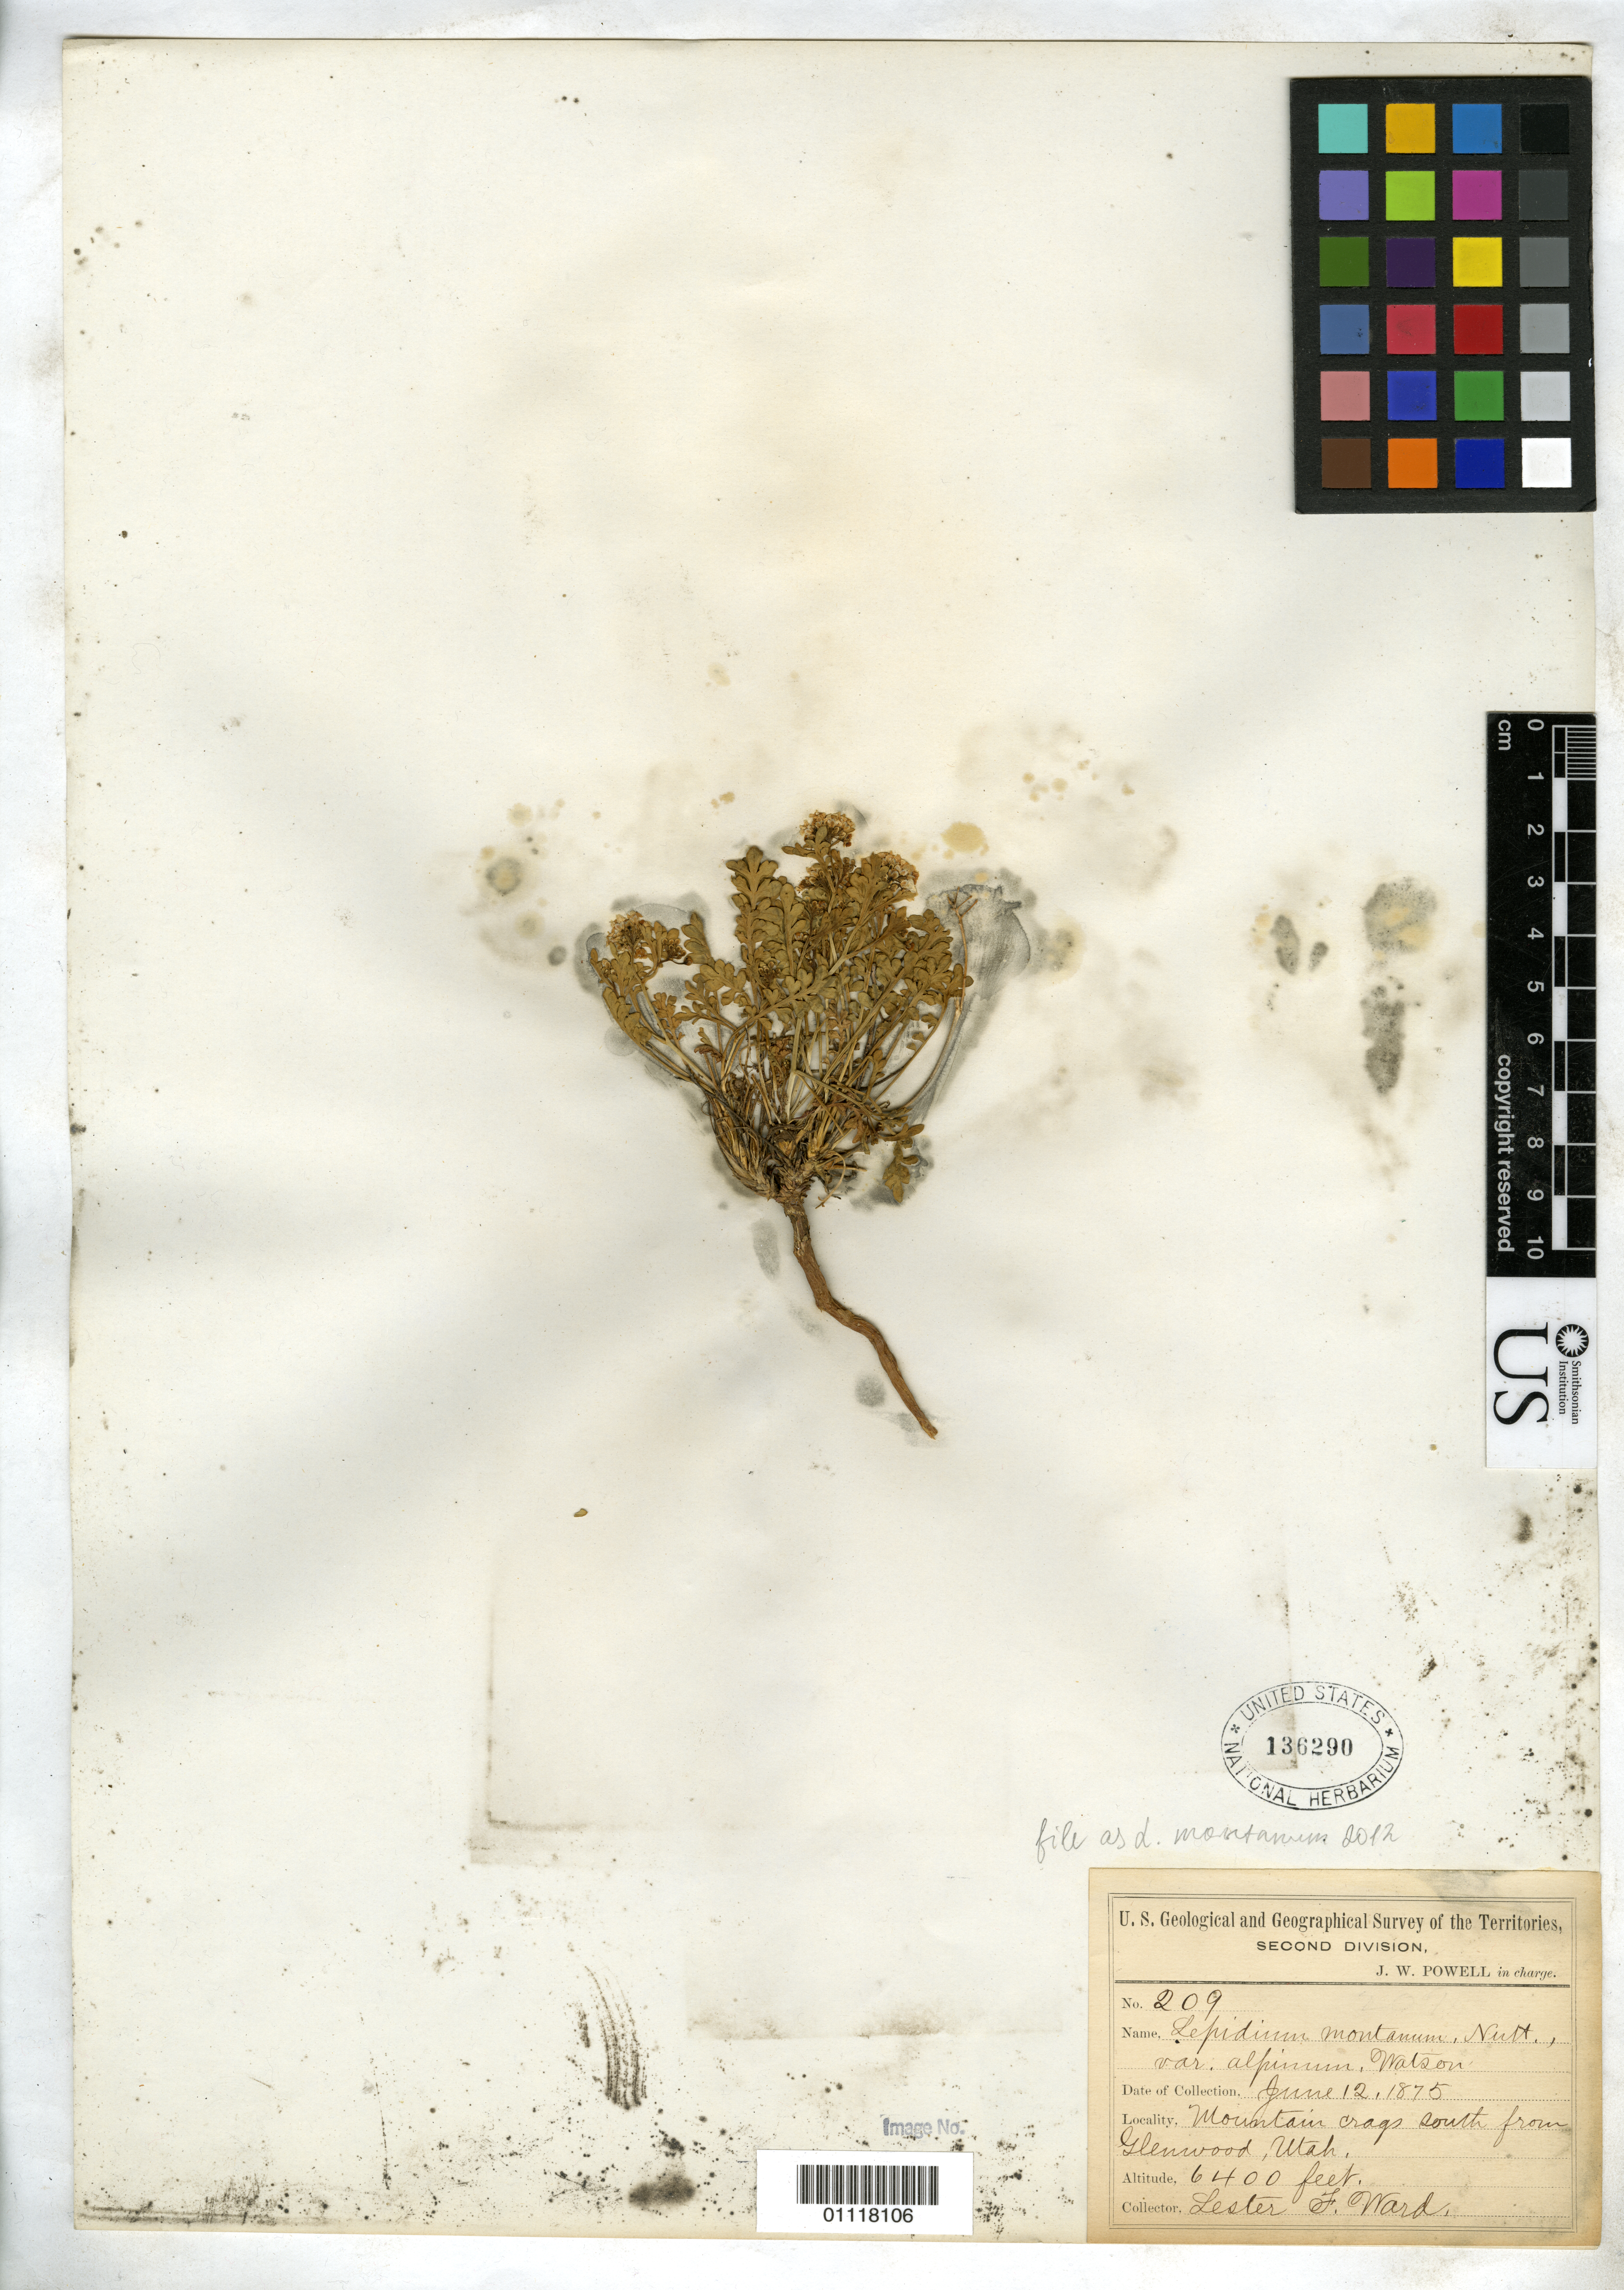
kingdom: Plantae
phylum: Tracheophyta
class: Magnoliopsida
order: Brassicales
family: Brassicaceae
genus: Lepidium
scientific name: Lepidium montanum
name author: Nutt.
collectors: L. F. Ward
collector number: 209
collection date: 1875-06-12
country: United States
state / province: Utah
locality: Mountain crags south from Glenwood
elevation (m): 1951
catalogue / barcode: US 136290